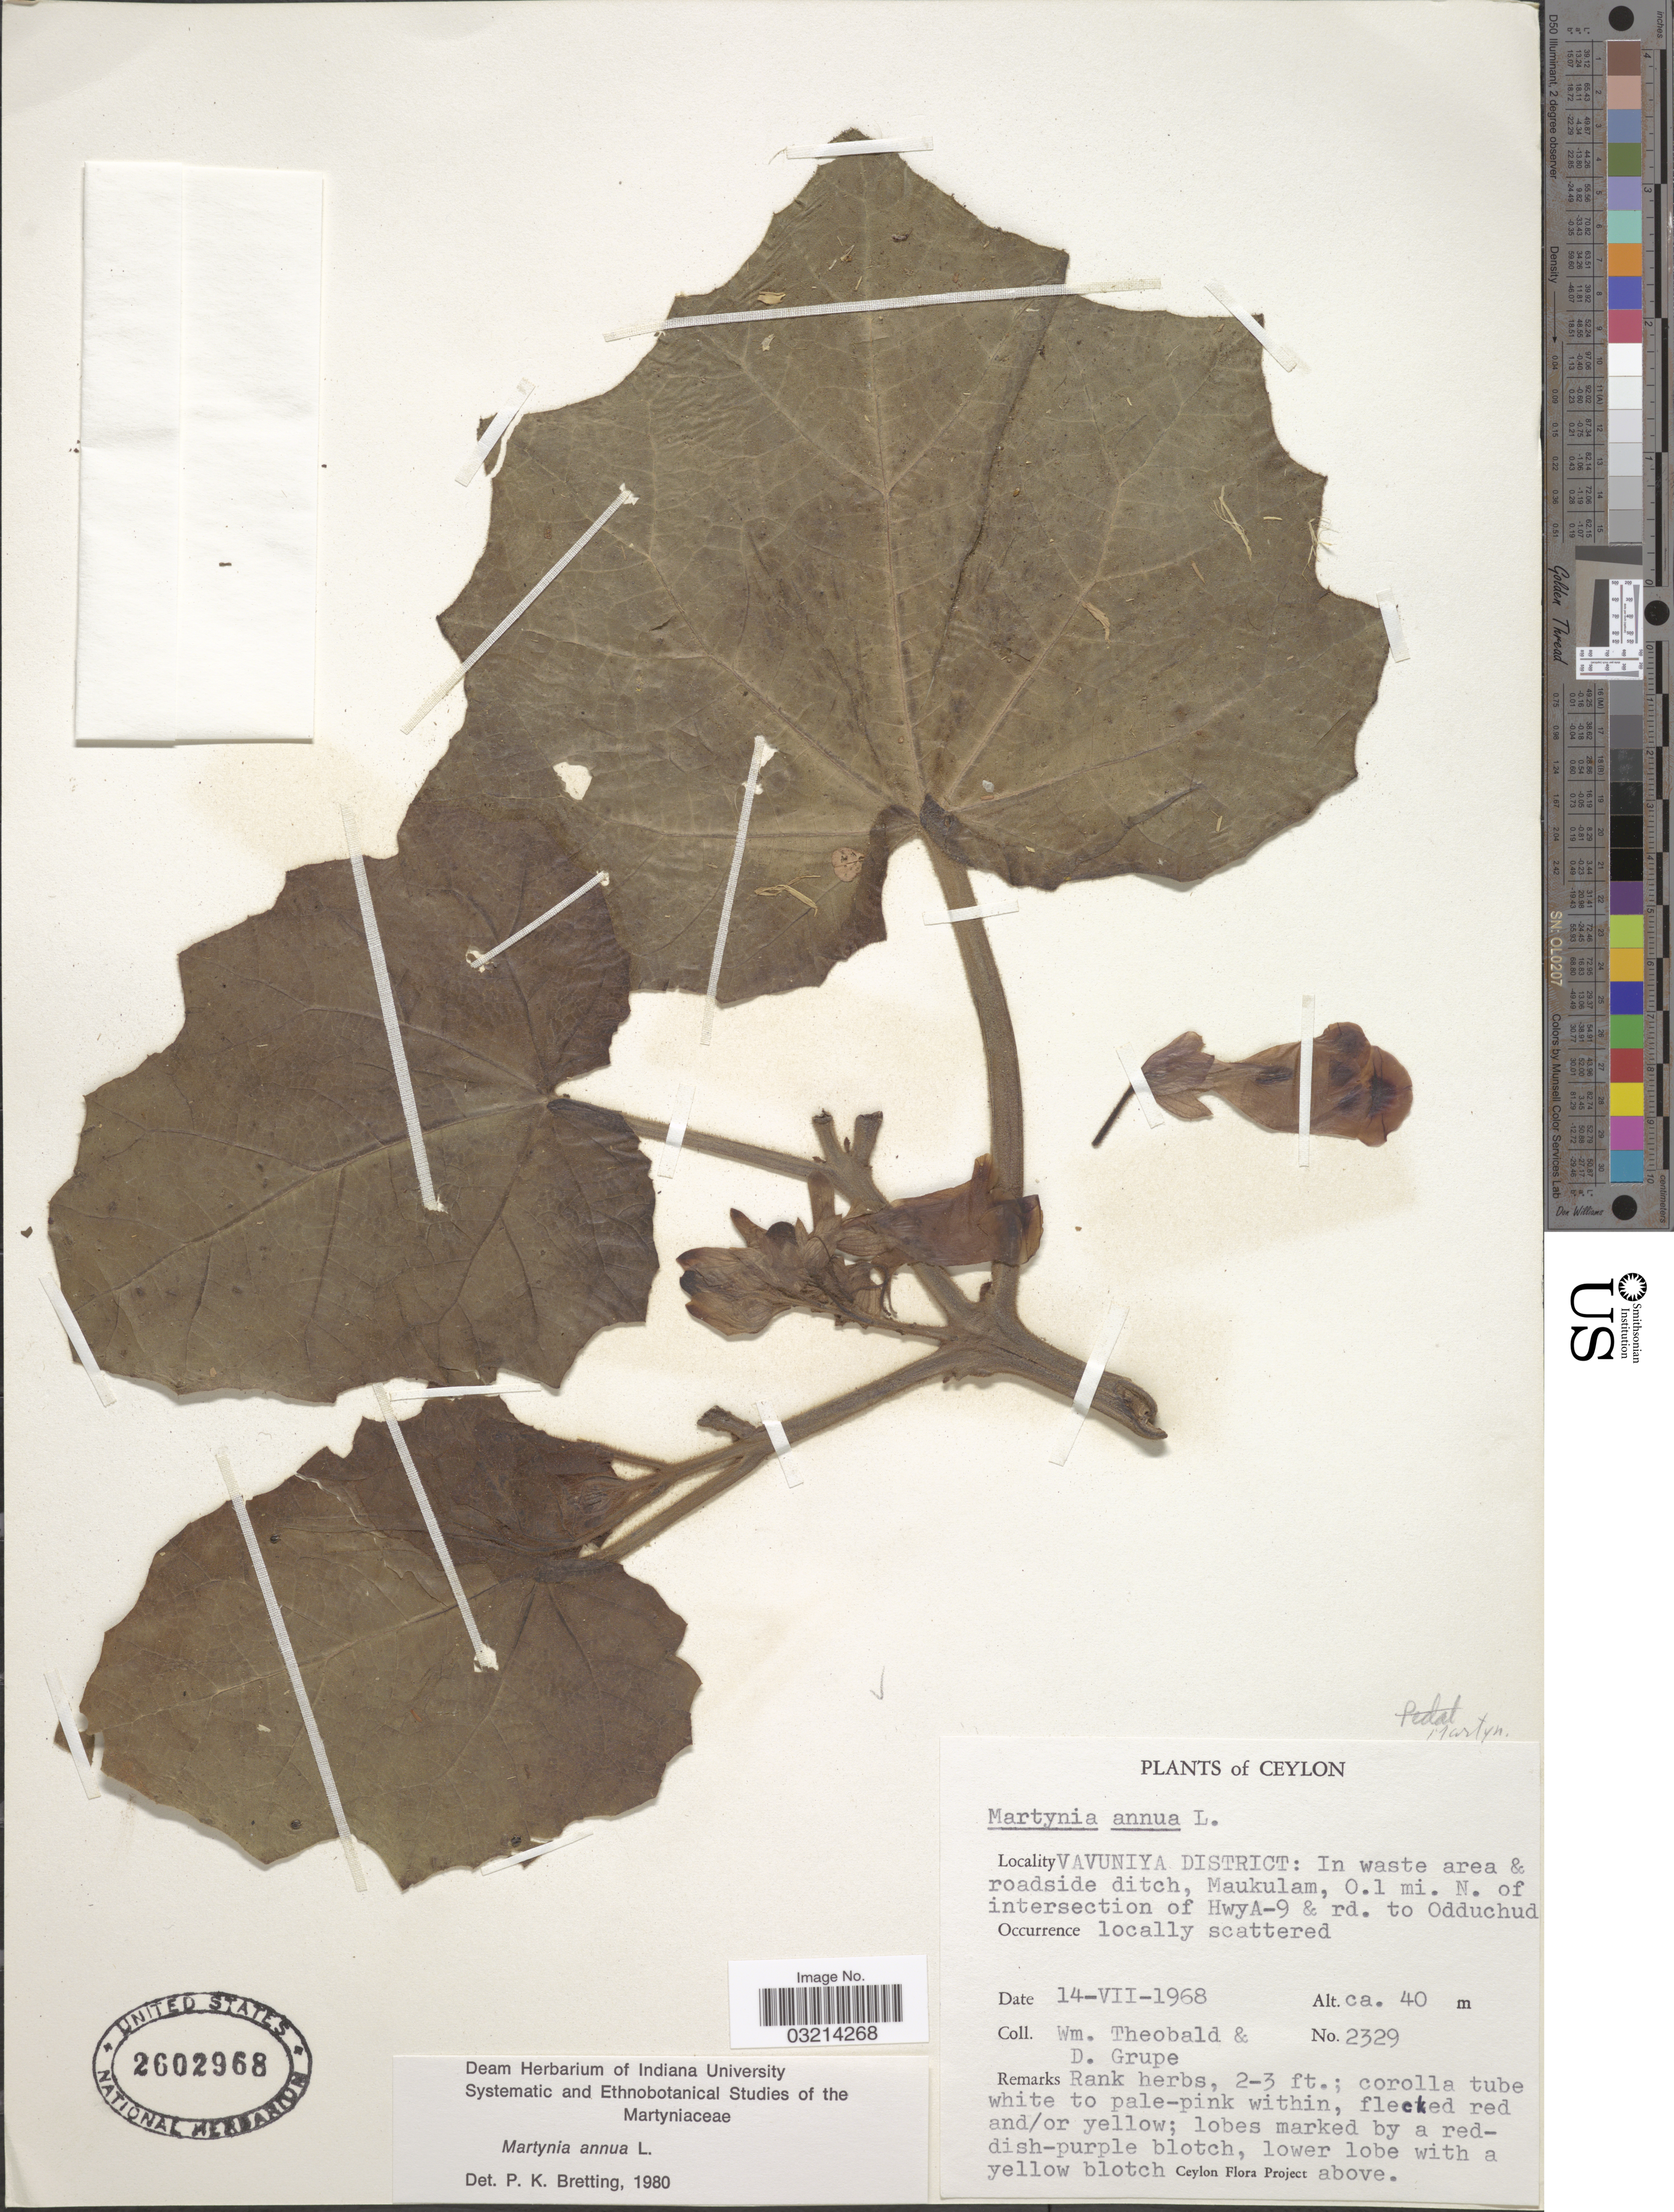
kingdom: Plantae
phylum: Tracheophyta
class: Magnoliopsida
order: Lamiales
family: Martyniaceae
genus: Martynia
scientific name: Martynia annua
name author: L.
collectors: W. Theobald & D. Grupe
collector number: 2329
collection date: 1968-07-14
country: Sri Lanka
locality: Ceylon. Vavuniya District: In waste area & roadside ditch, Maukulam, 0.1 mi. N. of intersection of HwyA-9 & rd. to Odduchud.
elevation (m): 40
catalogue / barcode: US 2602968